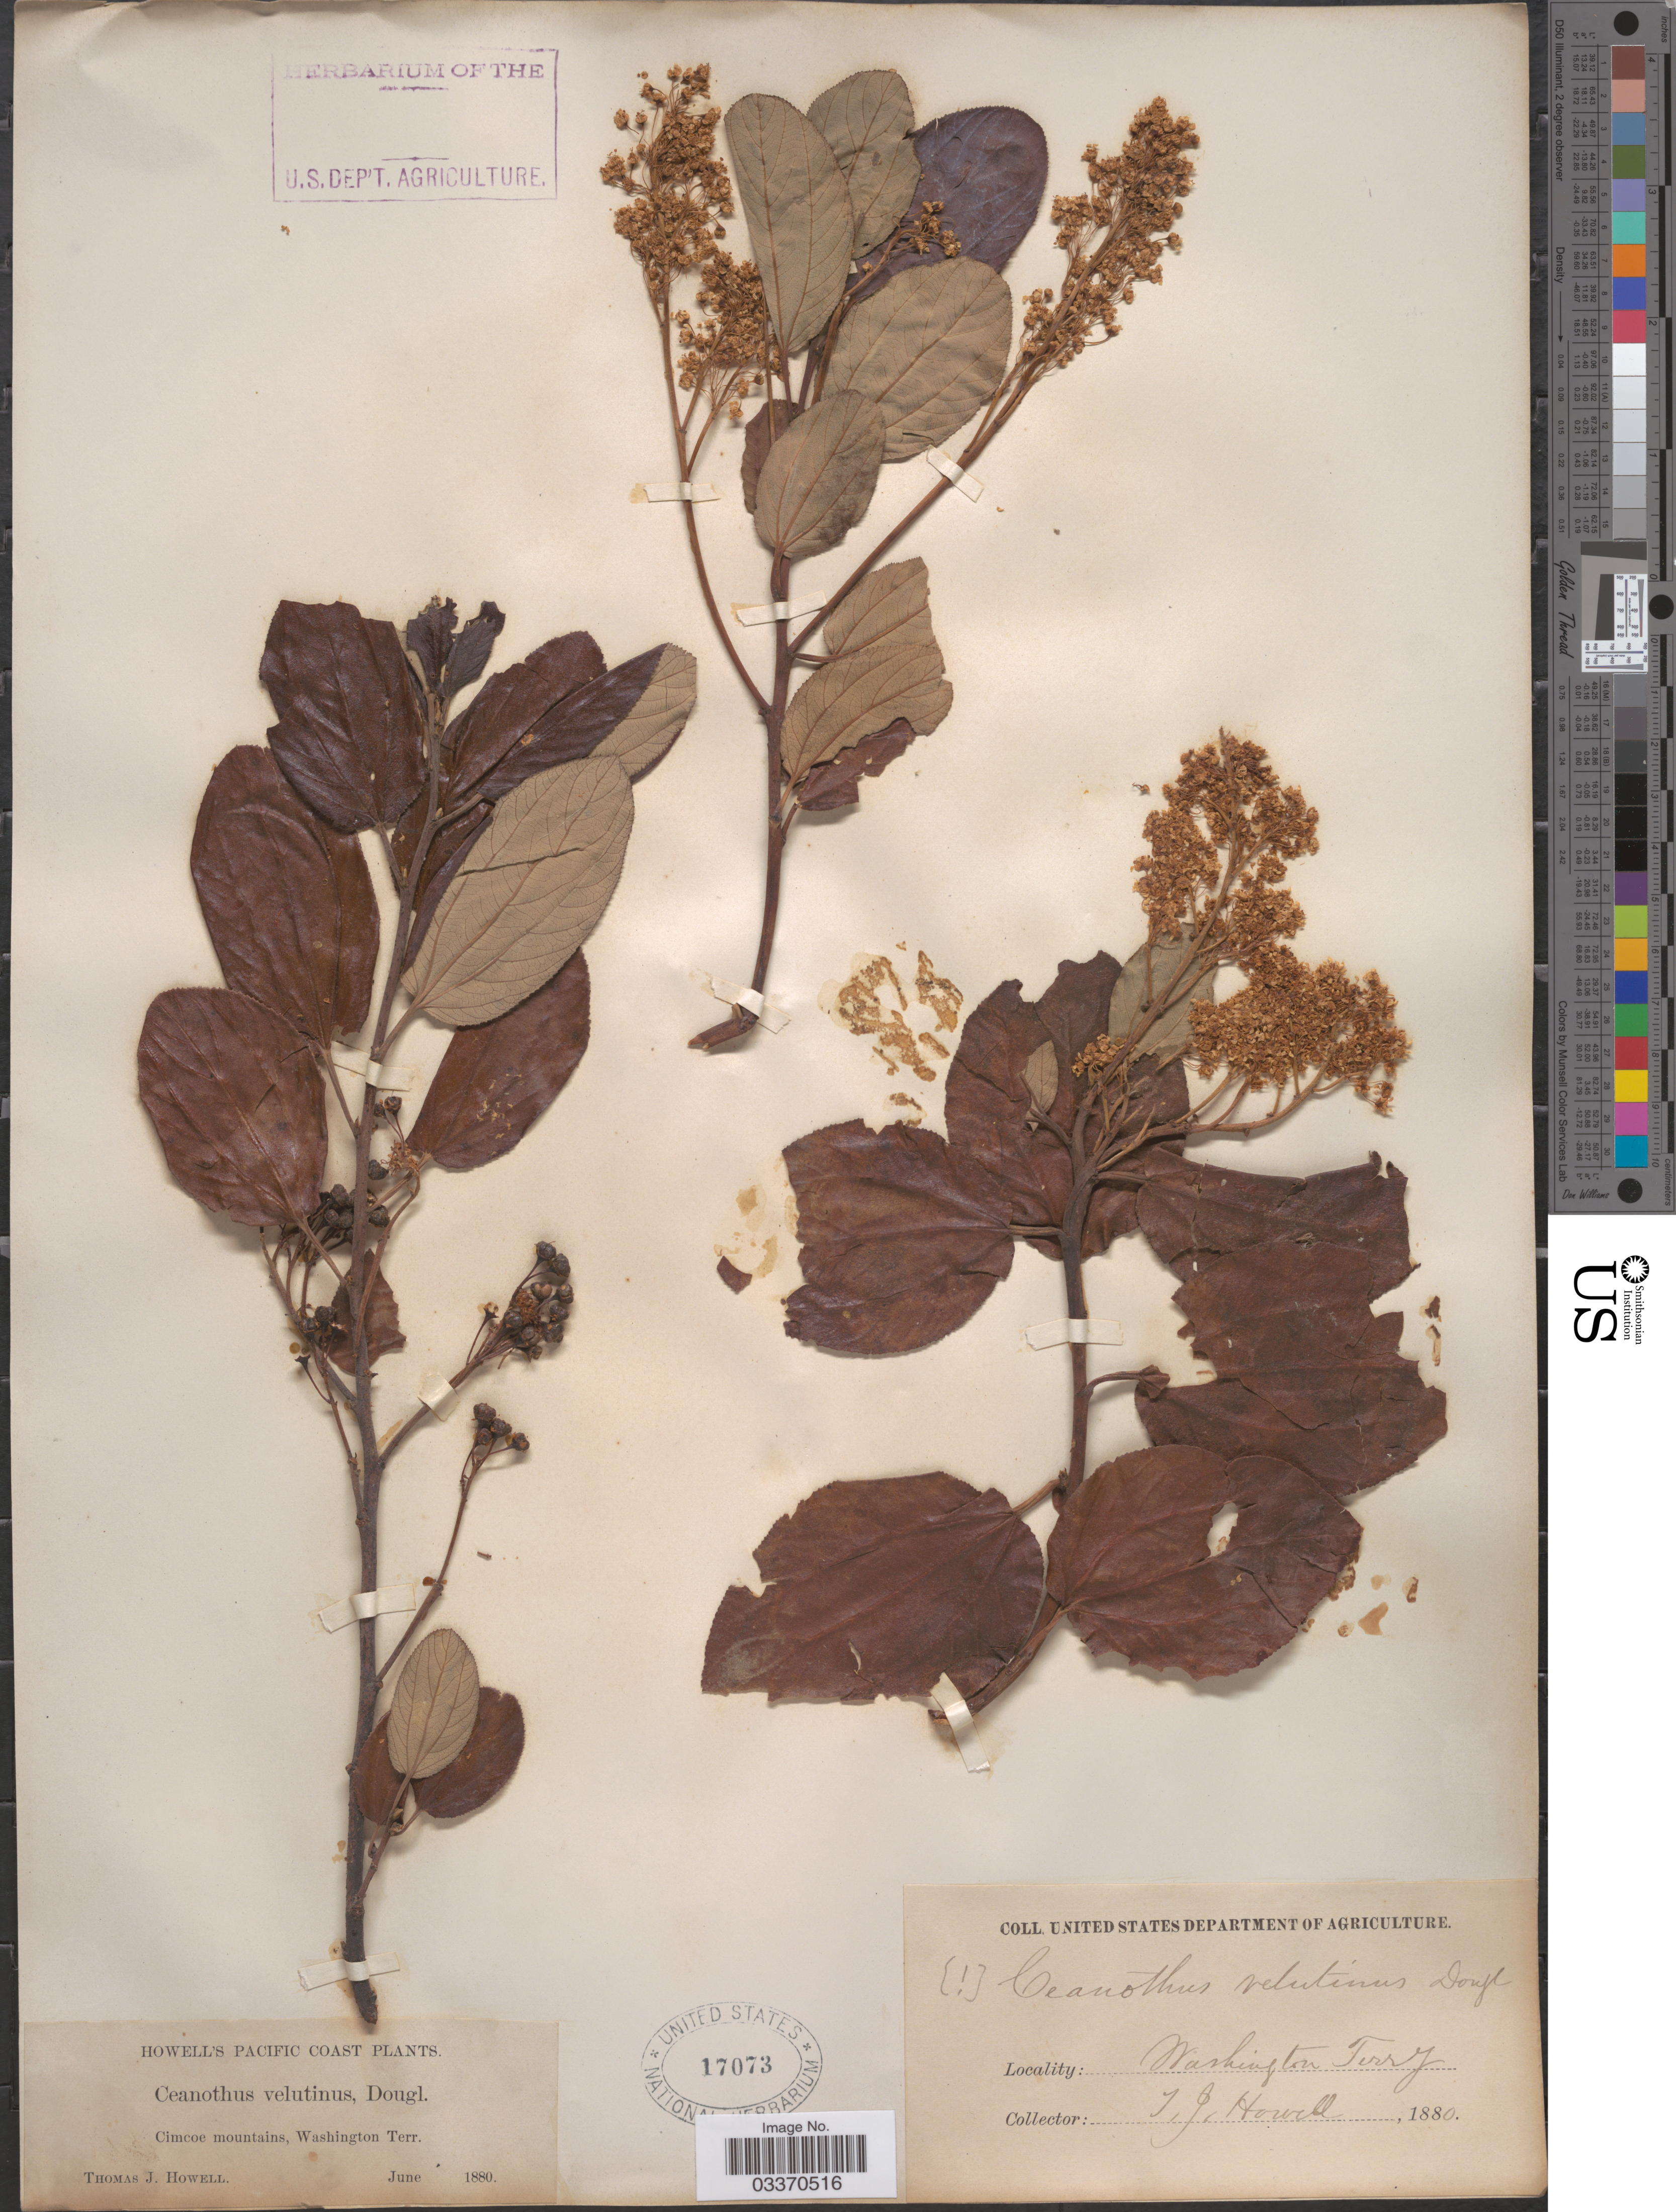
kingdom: Plantae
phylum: Tracheophyta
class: Magnoliopsida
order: Rosales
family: Rhamnaceae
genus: Ceanothus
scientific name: Ceanothus velutinus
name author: Douglas ex Hook.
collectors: T. J. Howell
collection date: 1880-06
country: United States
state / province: Washington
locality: Pacific Coast. Cimcoe mountains, Washington Terry.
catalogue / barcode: US 17073